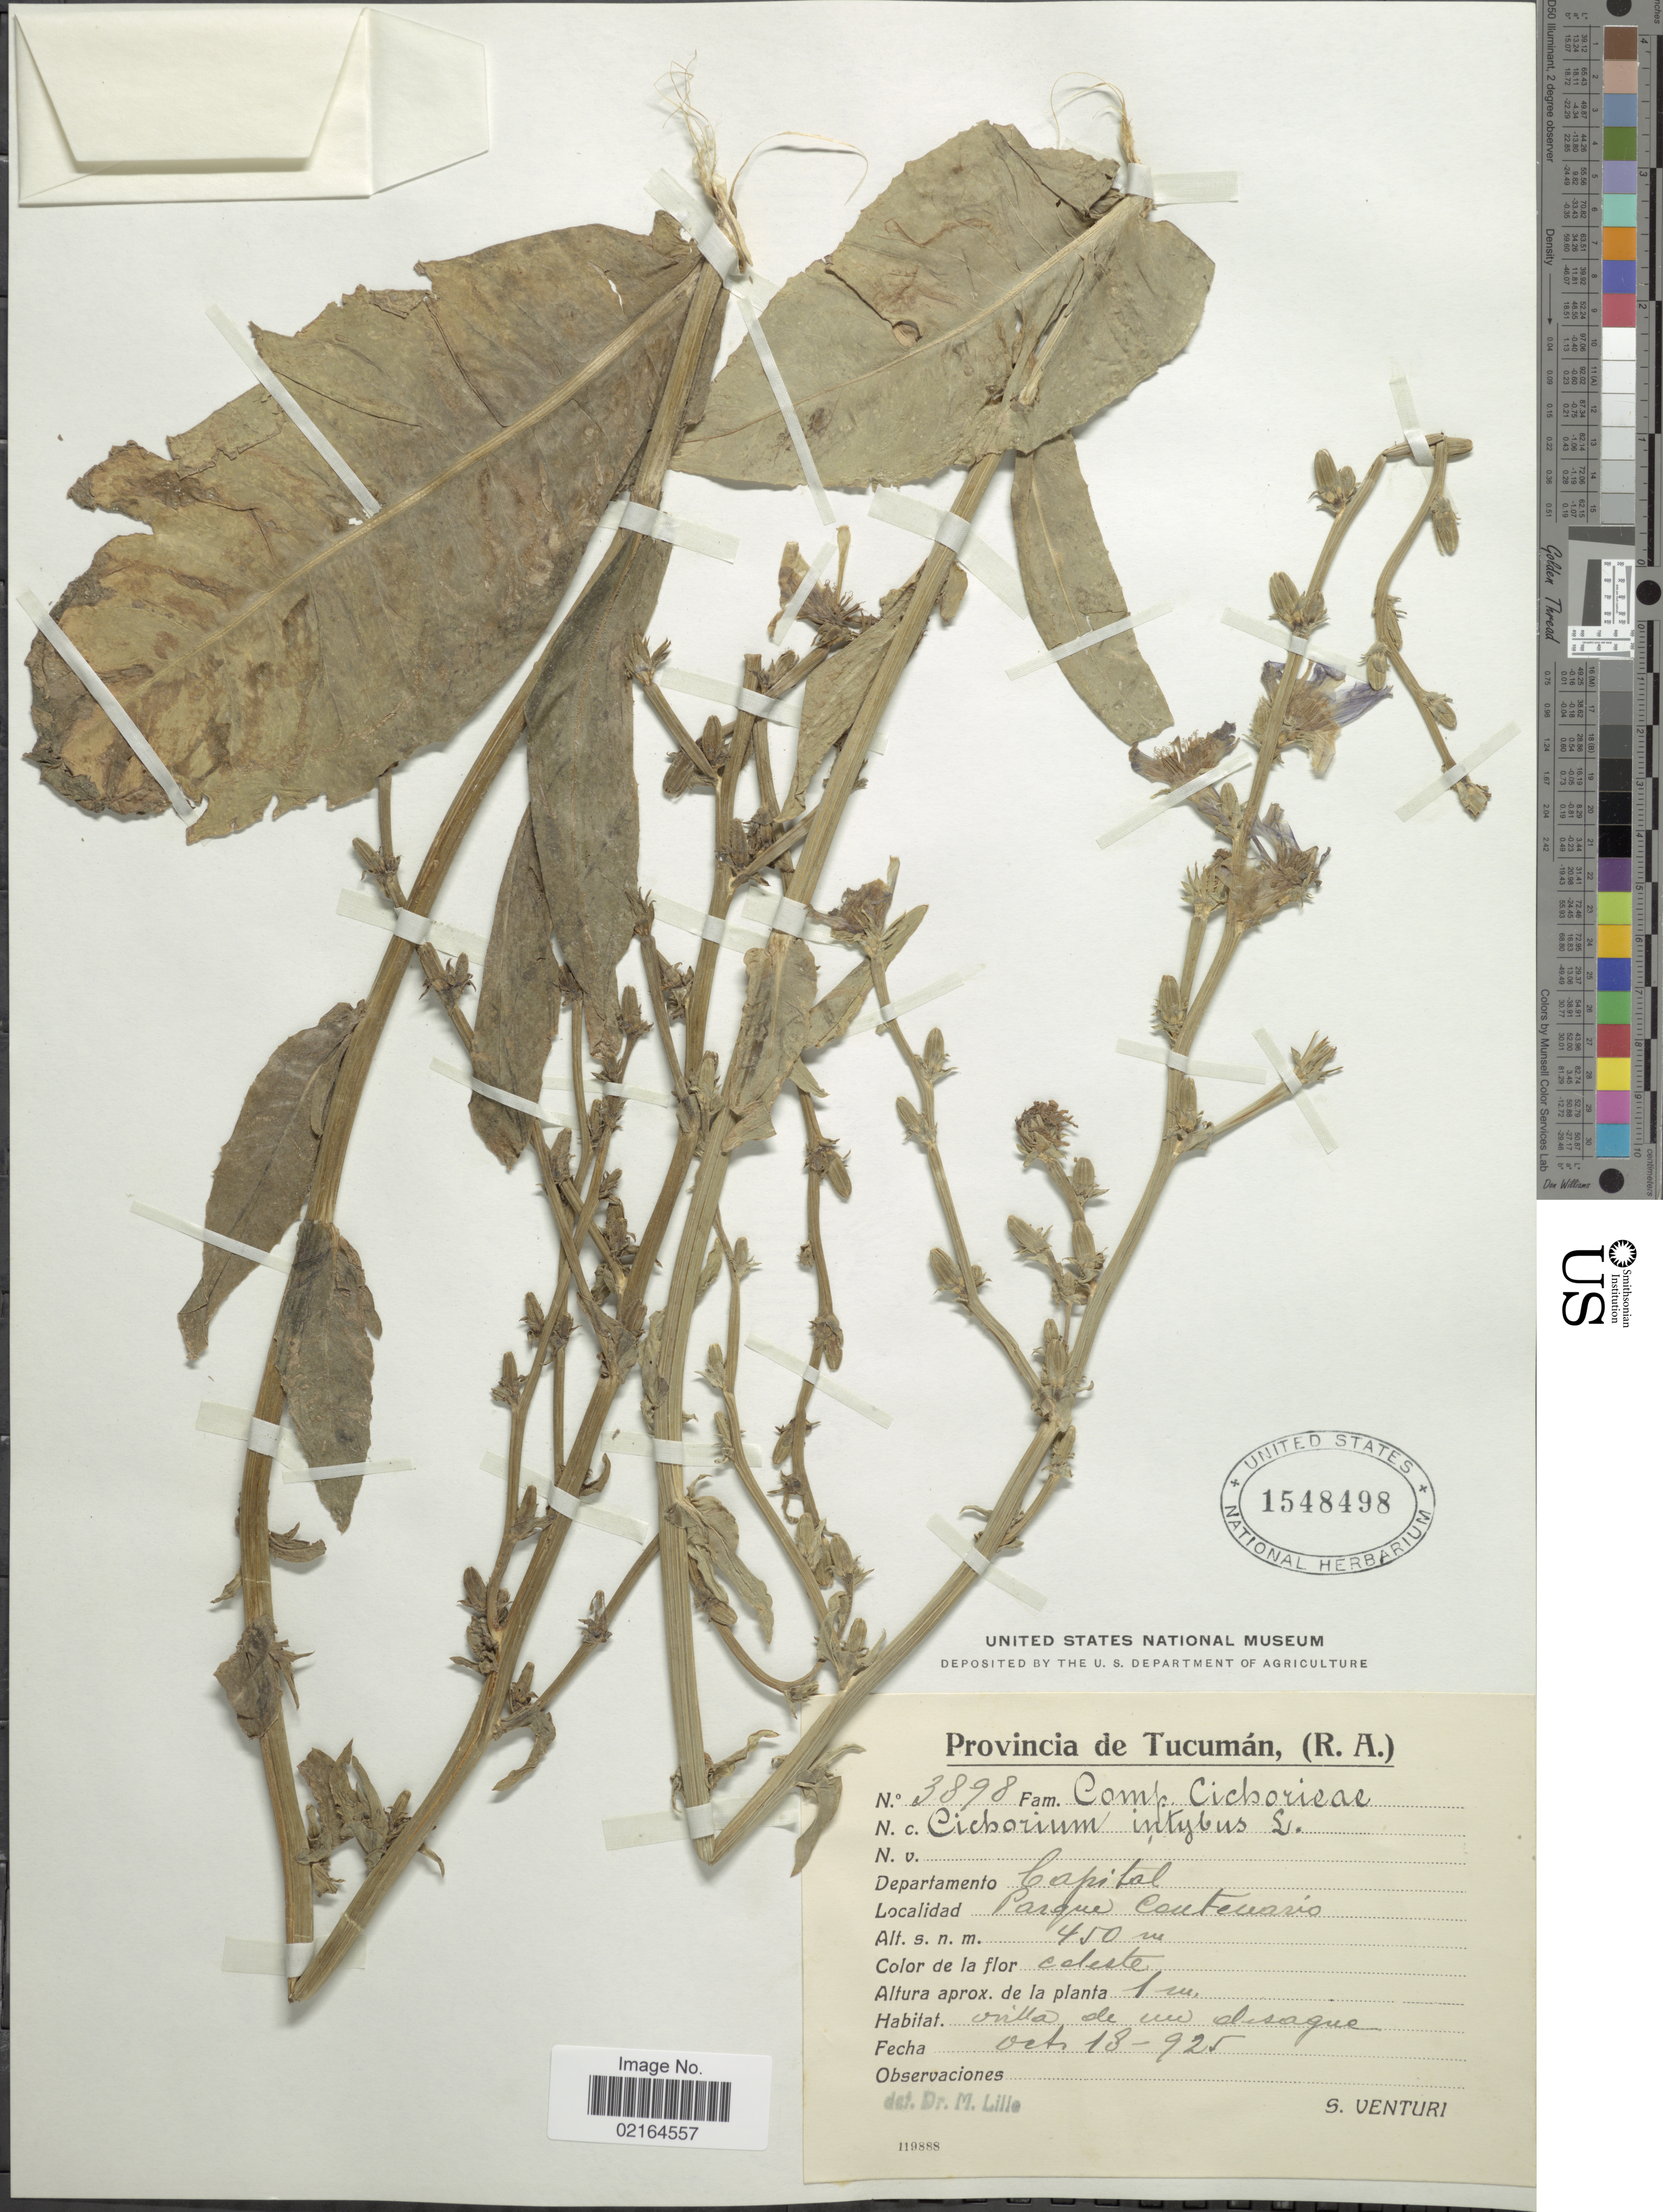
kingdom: Plantae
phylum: Tracheophyta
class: Magnoliopsida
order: Asterales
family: Asteraceae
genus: Cichorium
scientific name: Cichorium intybus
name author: L.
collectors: S. Venturi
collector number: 3898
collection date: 1925-10-18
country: Argentina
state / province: Tucuman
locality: Departamento Capital, Parque Centenario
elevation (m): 450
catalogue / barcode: US 1548498